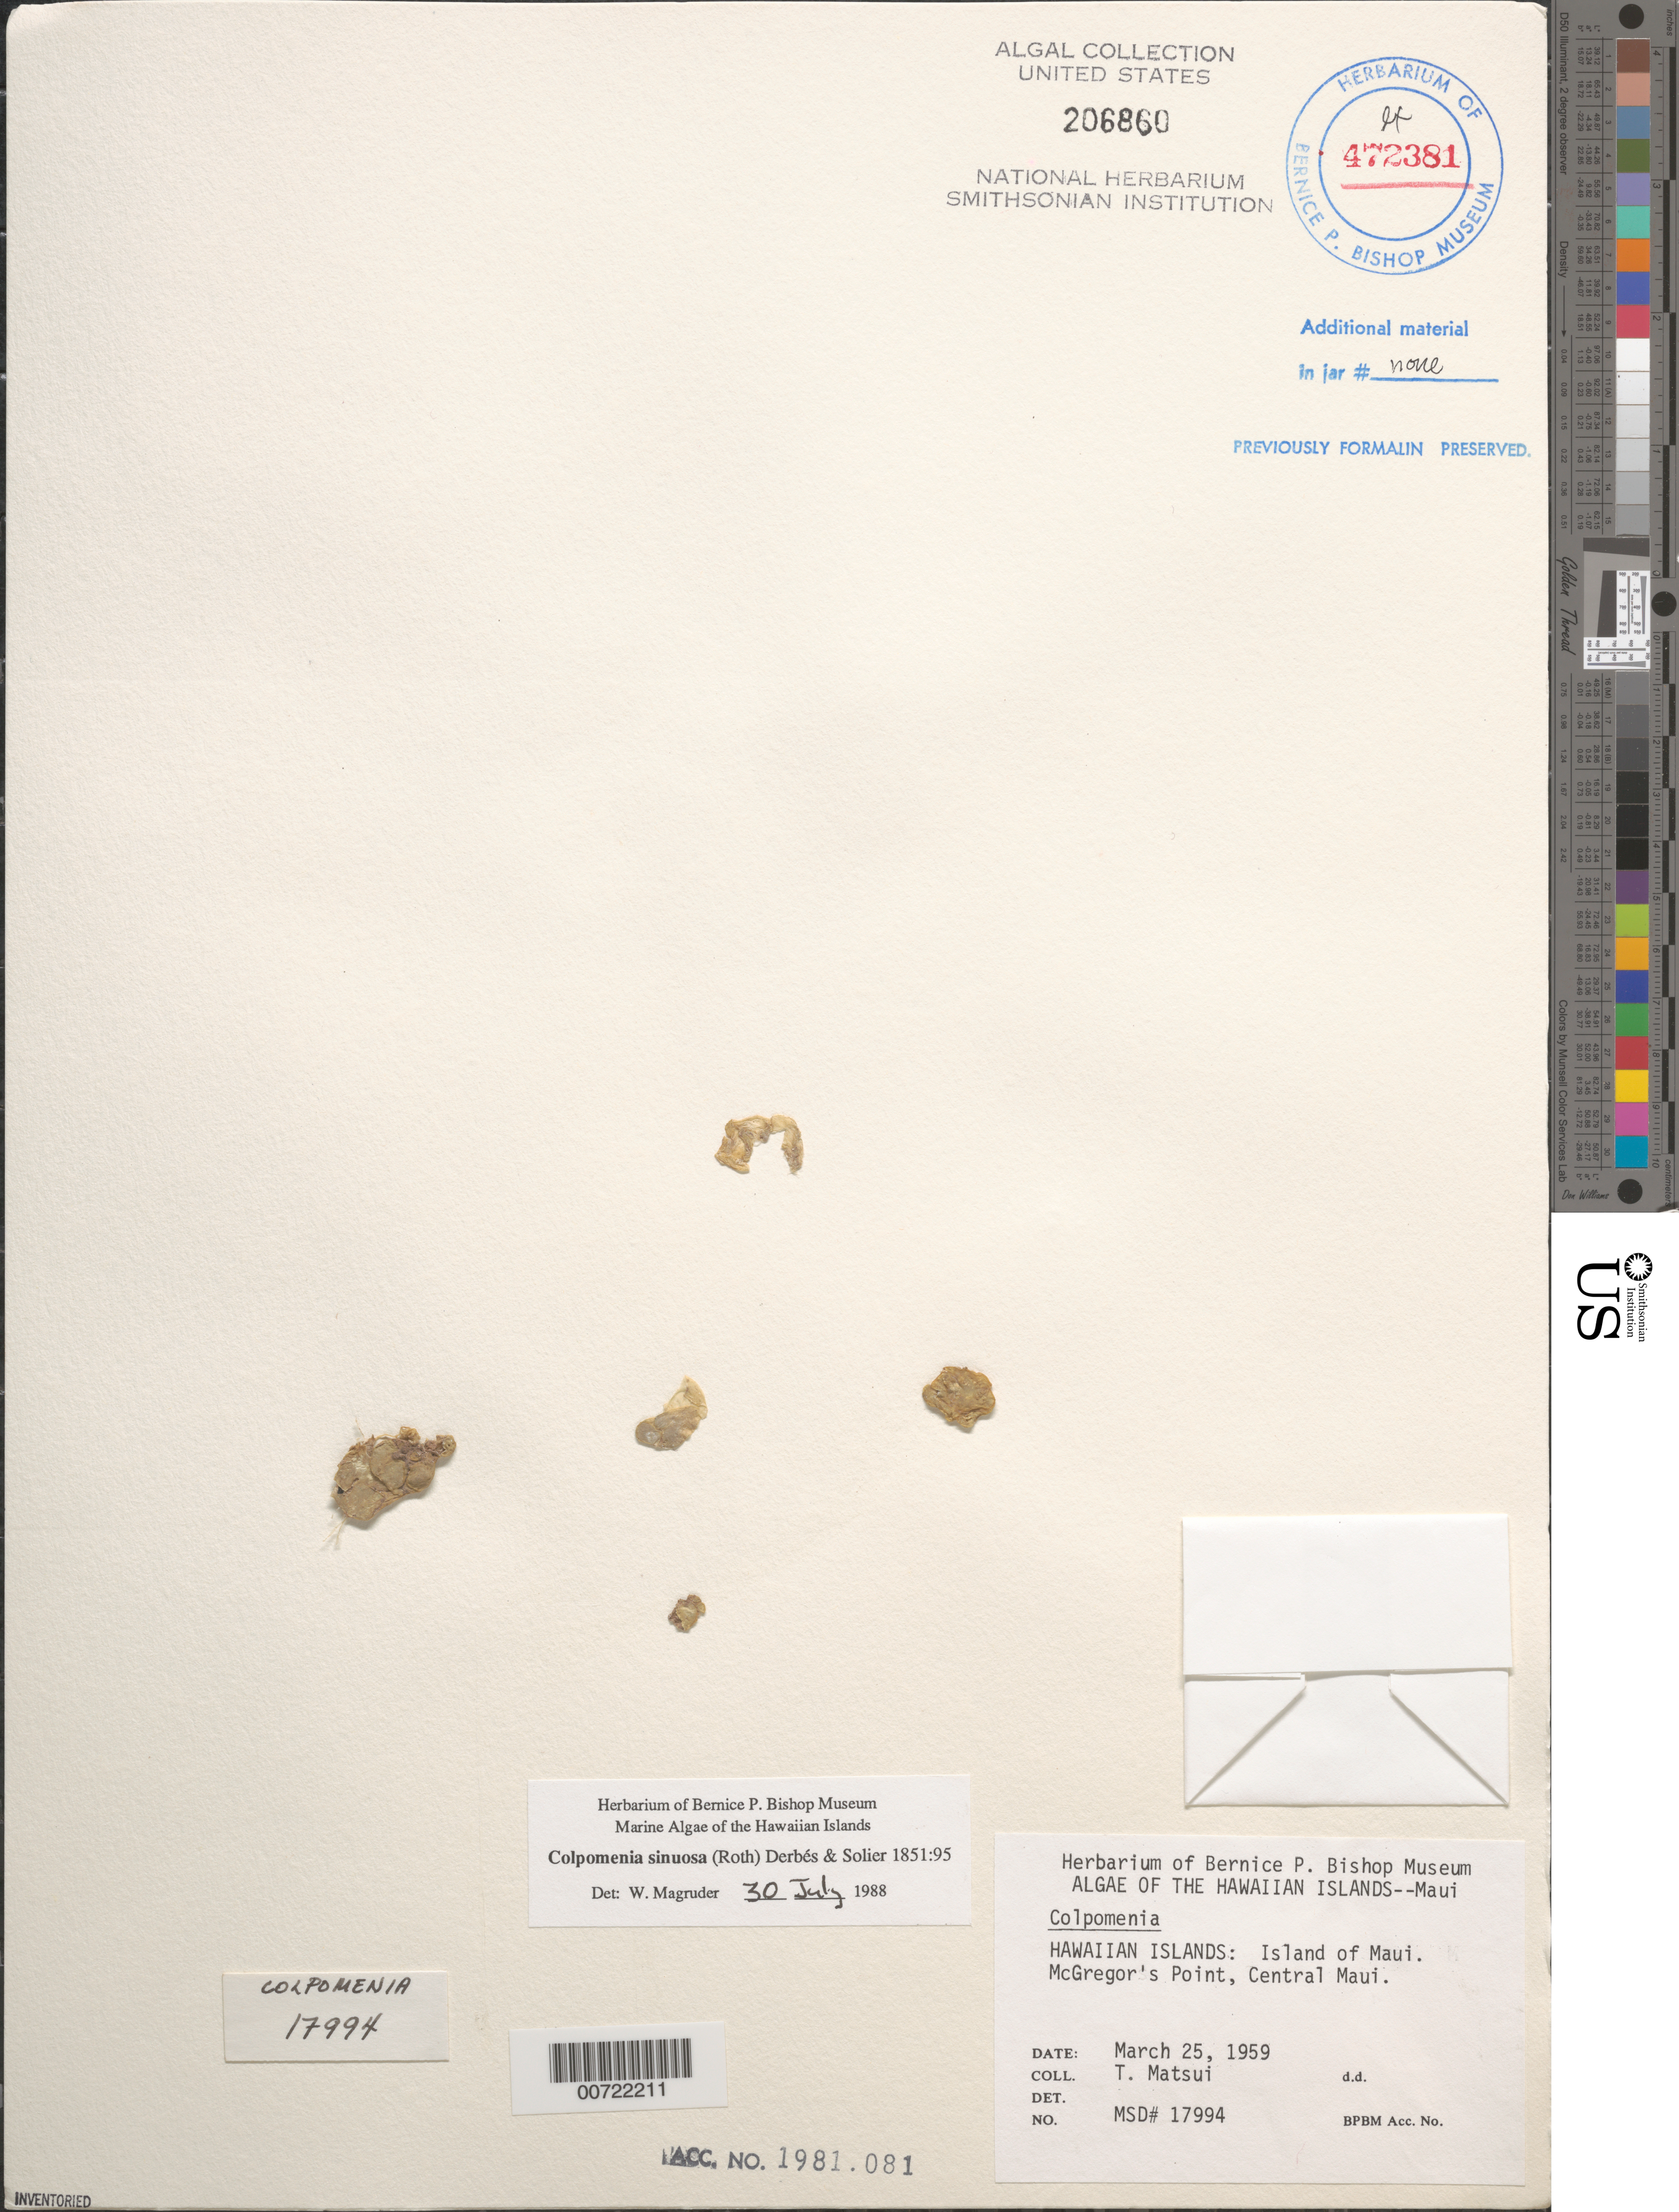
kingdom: Chromista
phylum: Ochrophyta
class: Phaeophyceae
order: Scytosiphonales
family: Scytosiphonaceae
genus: Colpomenia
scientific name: Colpomenia sinuosa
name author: (K. Mert. ex Roth) Derbes & Solier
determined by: Magruder, W. H.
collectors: T. Matsui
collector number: MSD 17994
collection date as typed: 25 Mar 1959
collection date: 1959-03-25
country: United States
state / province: Hawaii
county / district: Maui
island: Maui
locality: McGregor's Point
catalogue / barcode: US 206860